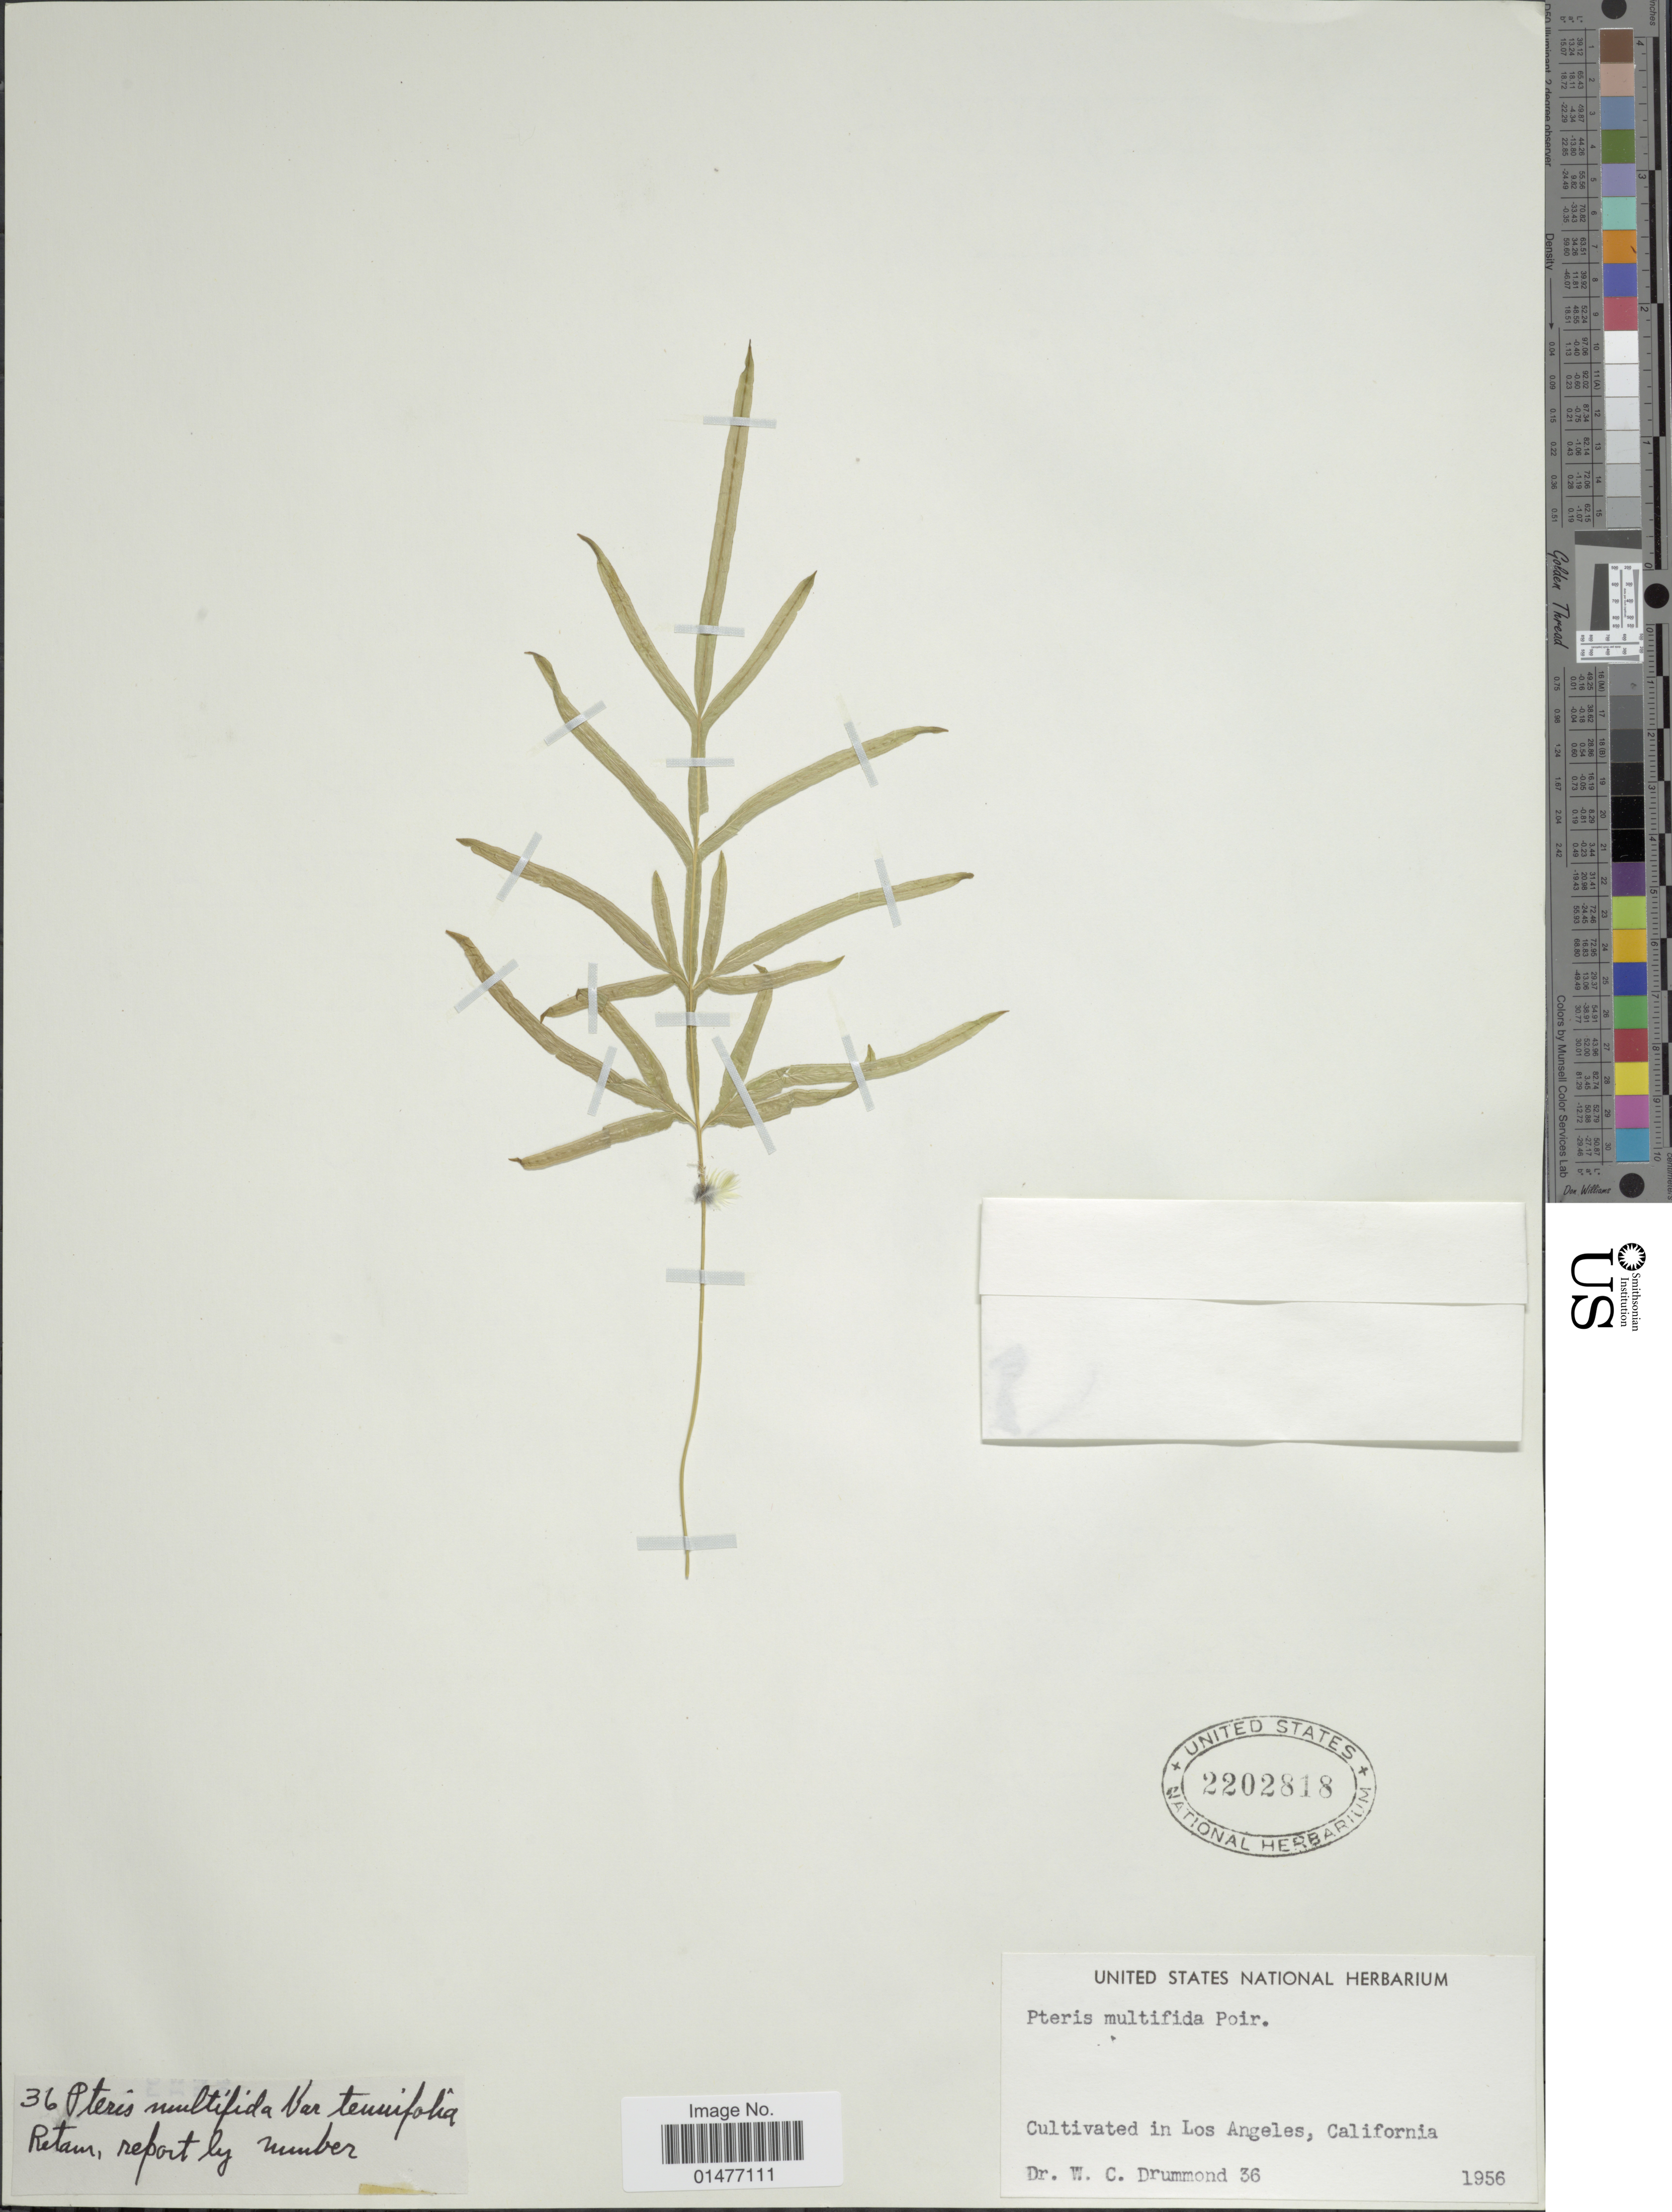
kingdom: Plantae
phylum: Tracheophyta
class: Polypodiopsida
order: Polypodiales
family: Pteridaceae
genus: Pteris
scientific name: Pteris multifida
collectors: W. Drummond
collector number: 36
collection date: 1956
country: United States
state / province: California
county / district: Los Angeles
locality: In Los Angeles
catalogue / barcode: US 2202818